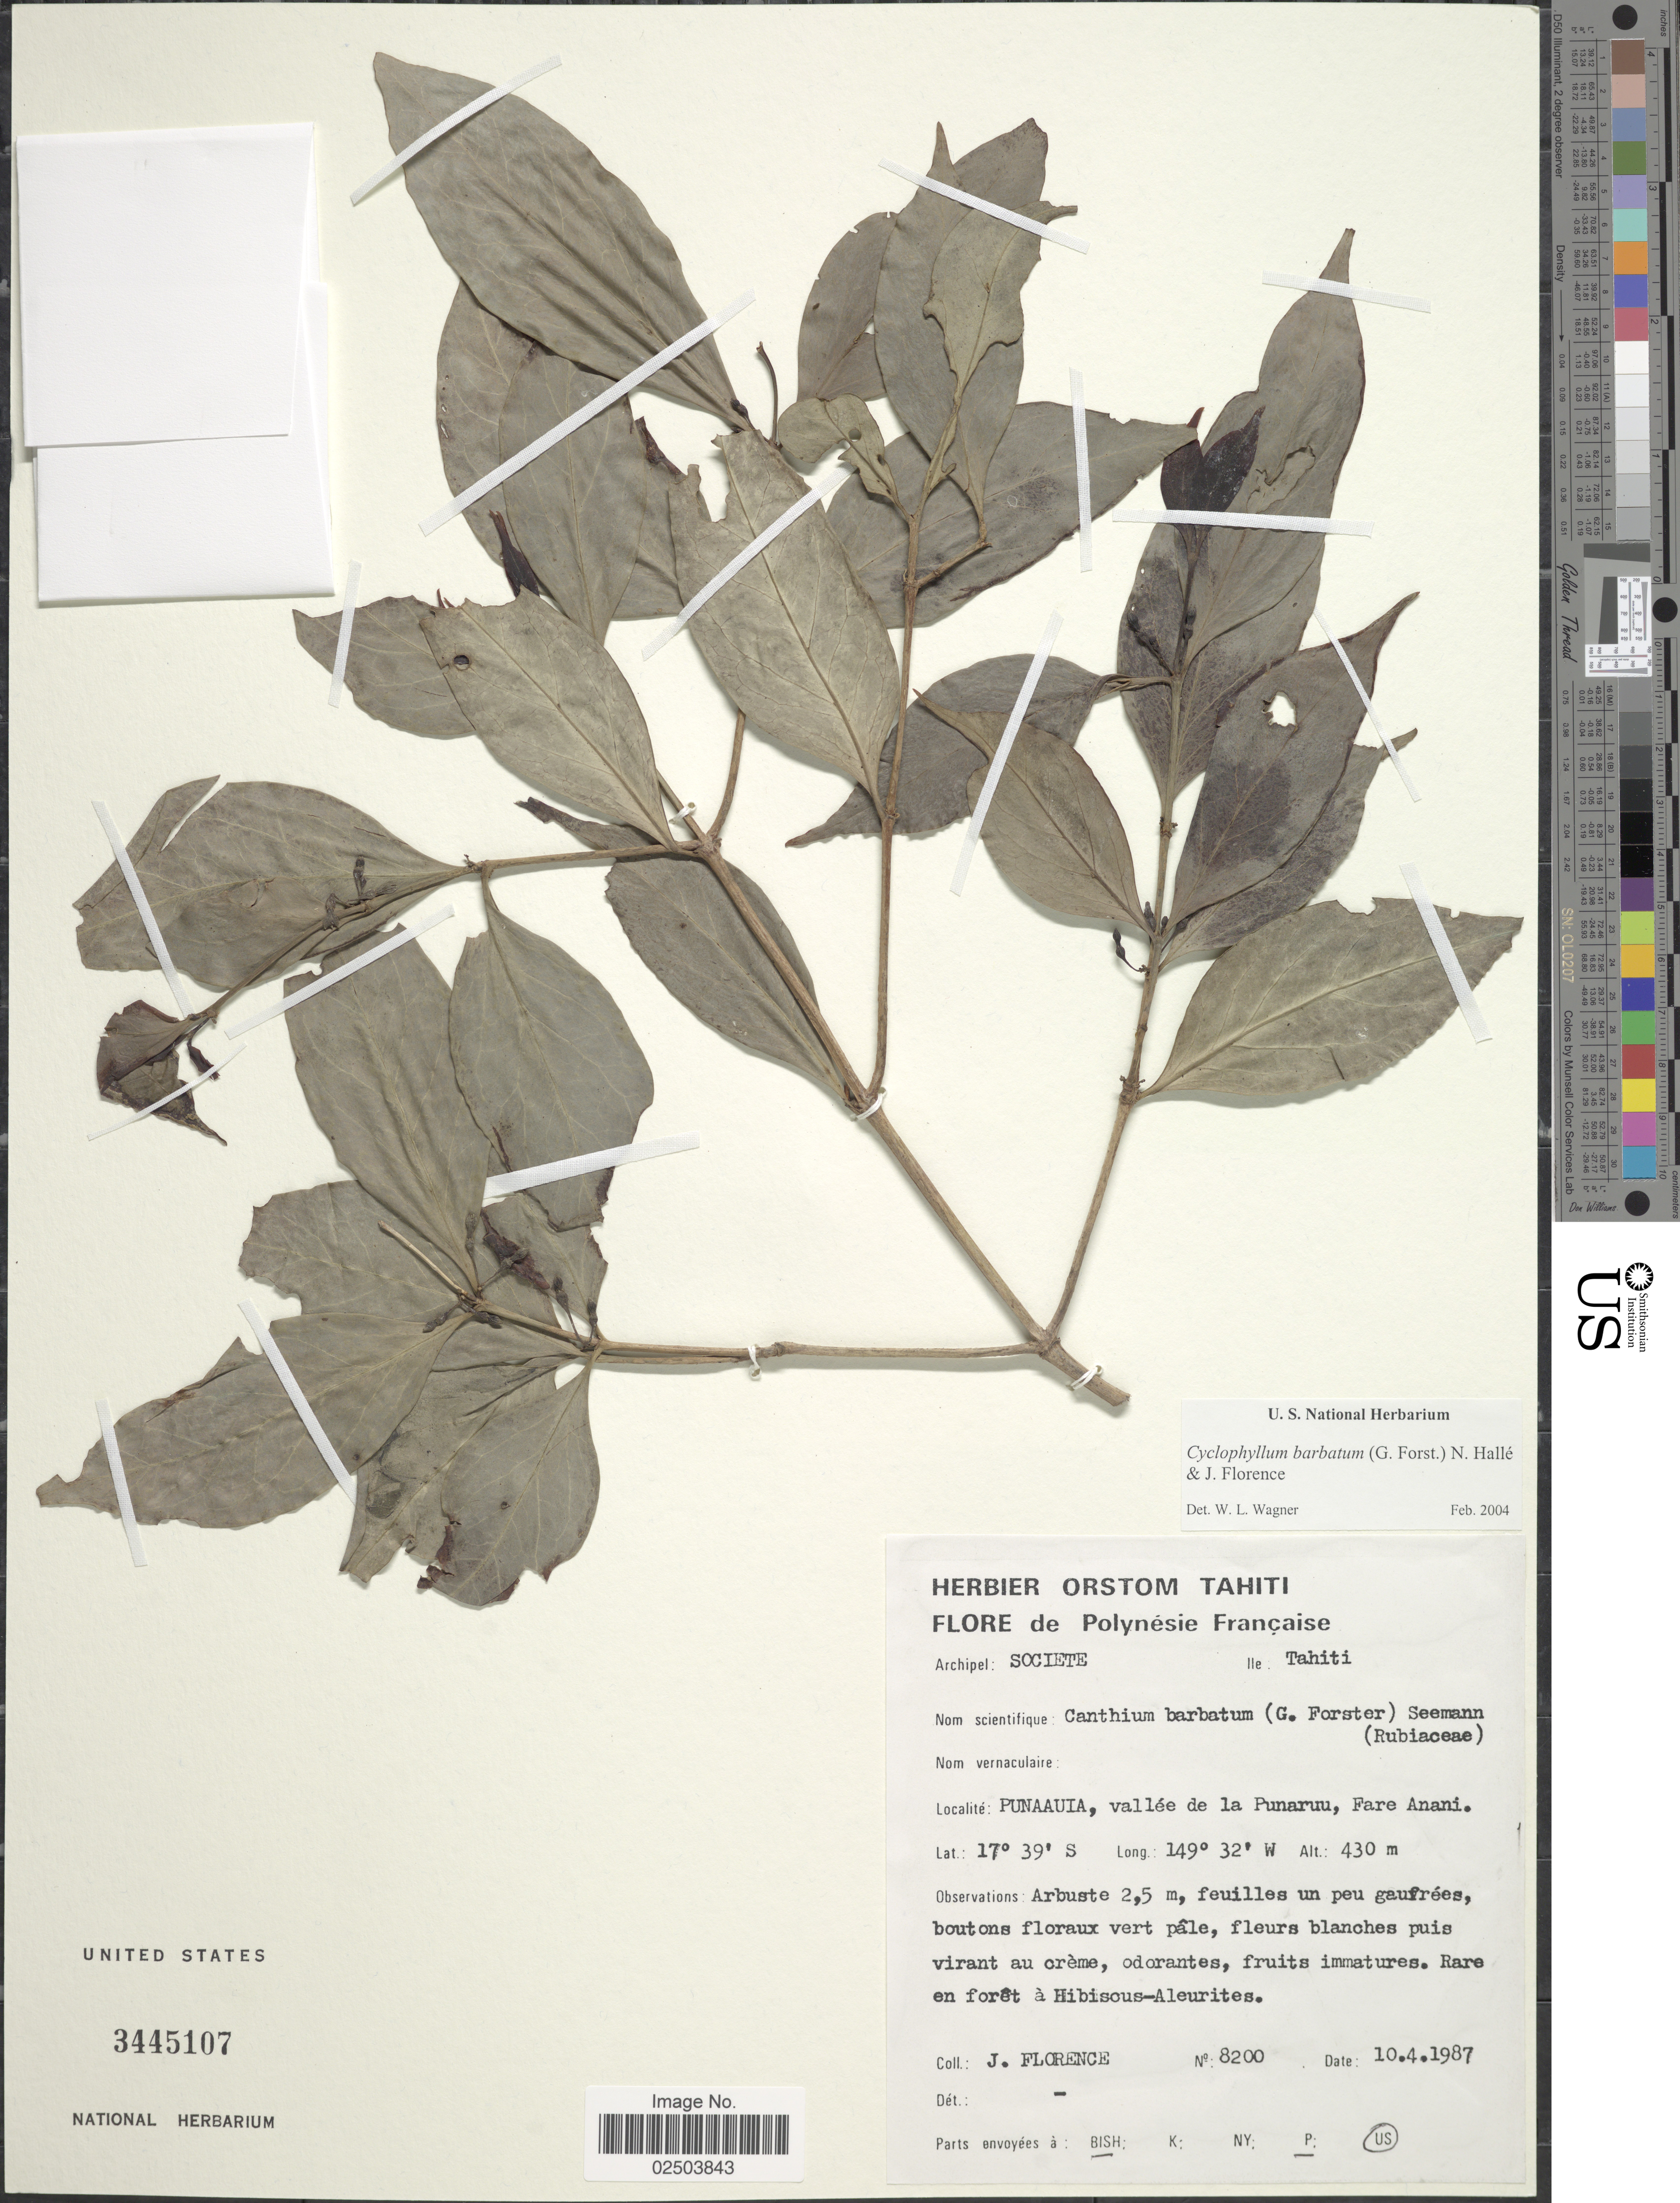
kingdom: Plantae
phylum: Tracheophyta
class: Magnoliopsida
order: Gentianales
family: Rubiaceae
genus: Cyclophyllum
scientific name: Cyclophyllum barbatum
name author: (G. Forst.) N. Hallé & J. Florence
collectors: J. Florence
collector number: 8200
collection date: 1987-04-10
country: French Polynesia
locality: Archipel: Societe, Ile: Tahiti. Punaauia, vallee de la Punaruu, Fare Anani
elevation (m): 430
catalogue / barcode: US 3445107